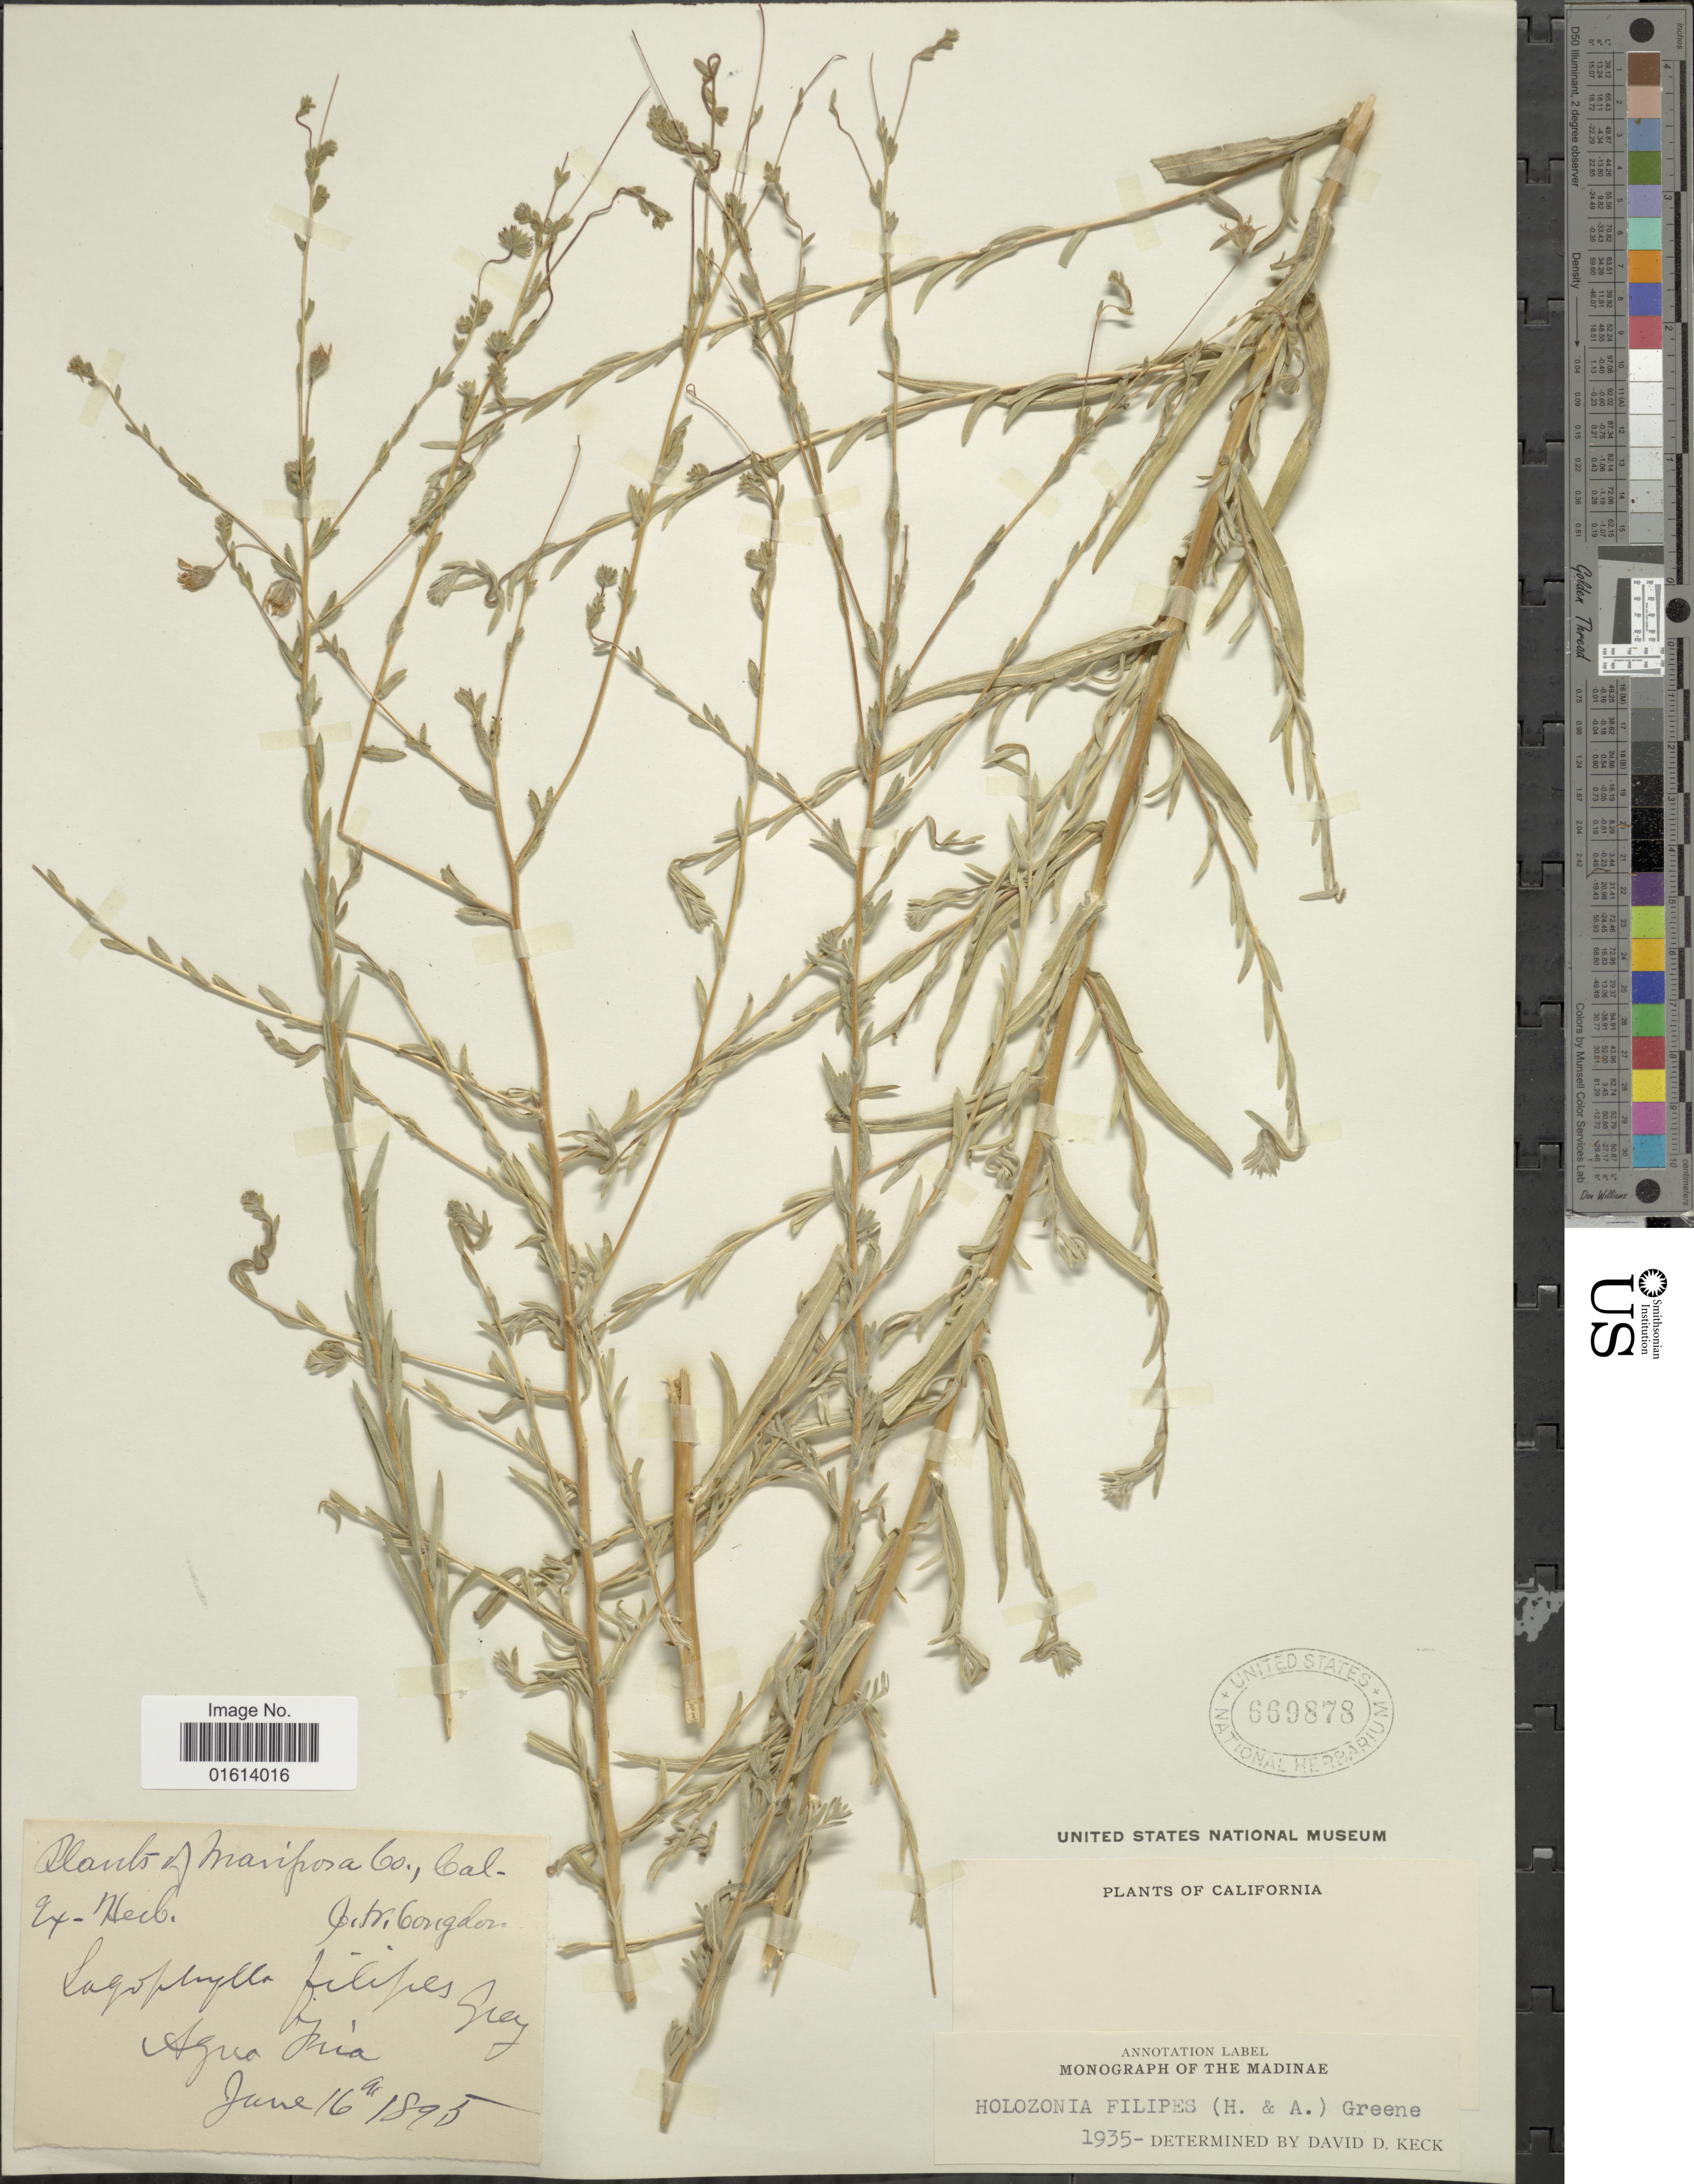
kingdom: Plantae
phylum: Tracheophyta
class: Magnoliopsida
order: Asterales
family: Asteraceae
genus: Holozonia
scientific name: Holozonia filipes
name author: (Hook. & Arn.) Greene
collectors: ex herb. J. W. Congdon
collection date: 1895-06-16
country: United States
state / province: California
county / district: Mariposa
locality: Mariposa Co., Cal., Agua Fria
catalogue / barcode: US 669878